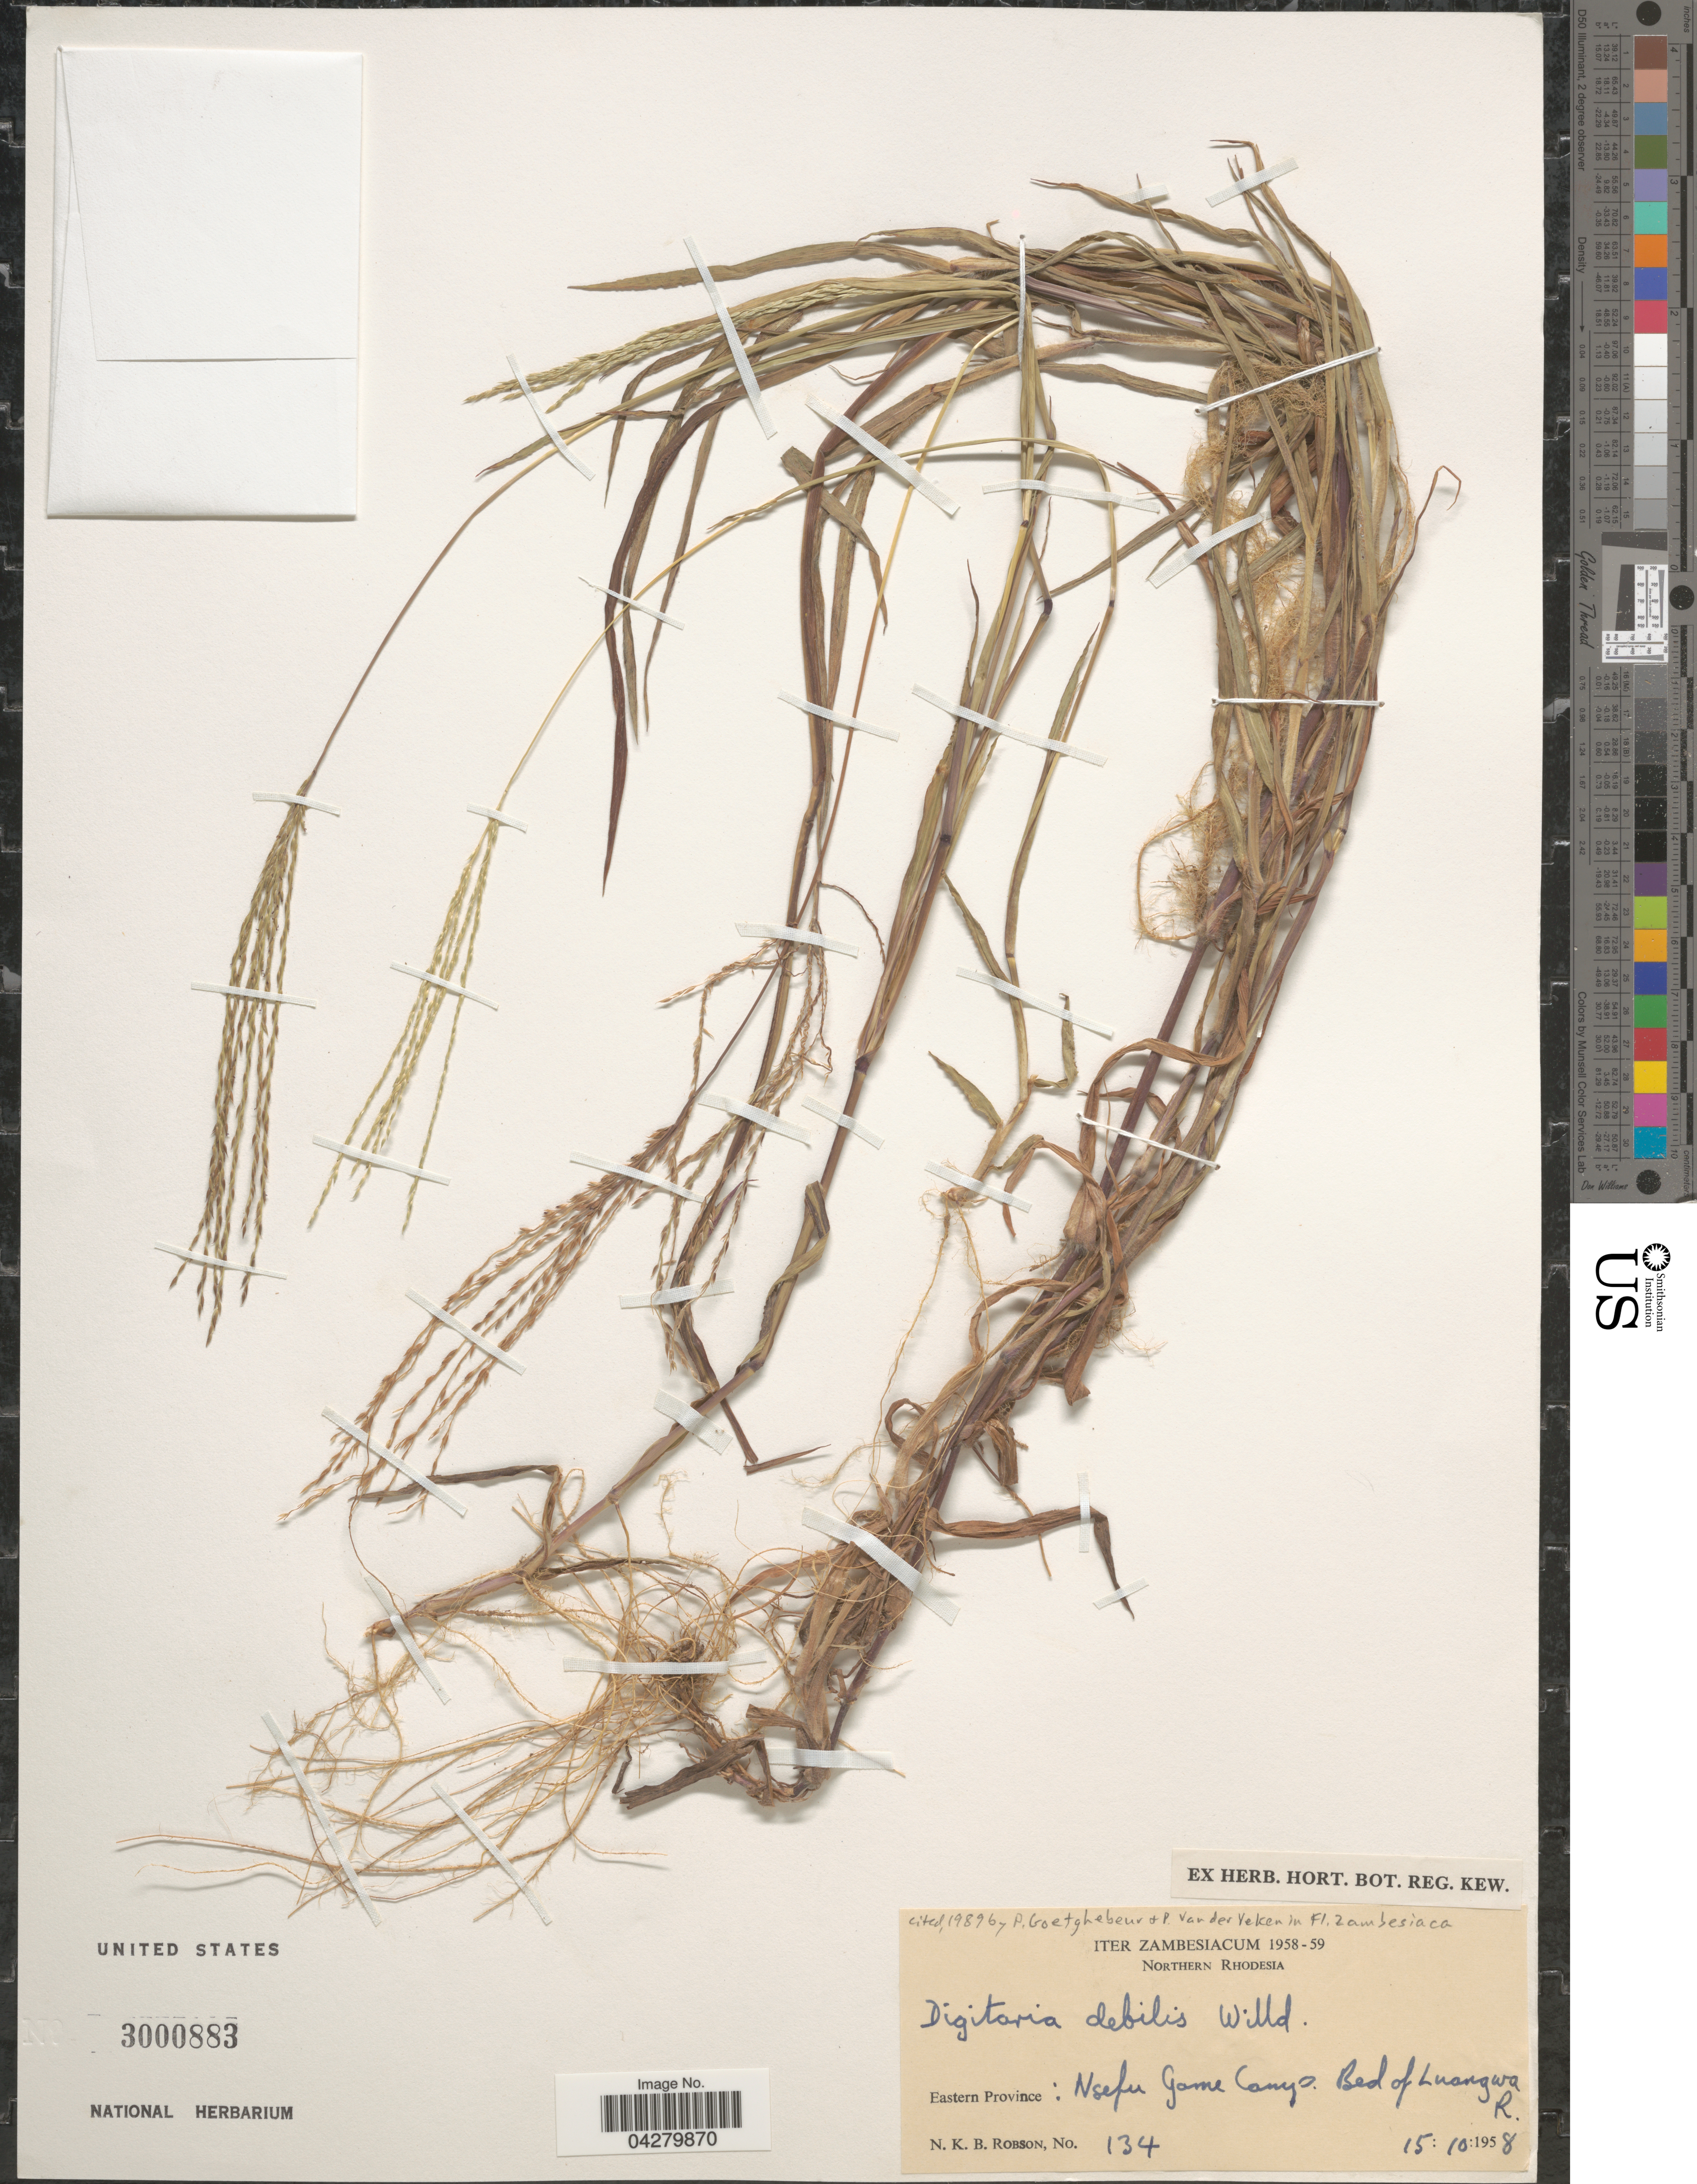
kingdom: Plantae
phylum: Tracheophyta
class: Liliopsida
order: Poales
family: Poaceae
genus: Digitaria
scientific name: Digitaria debilis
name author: (Desf.) Willd.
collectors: N. Robson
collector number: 134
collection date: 1958-10-15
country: Zambia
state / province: Eastern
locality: Iter Zambesiacum 1958-59. Northern Rhodesia. Eastern Province: Nsefu Game Canyo. Bed of Luangwa R.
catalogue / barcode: US 3000883